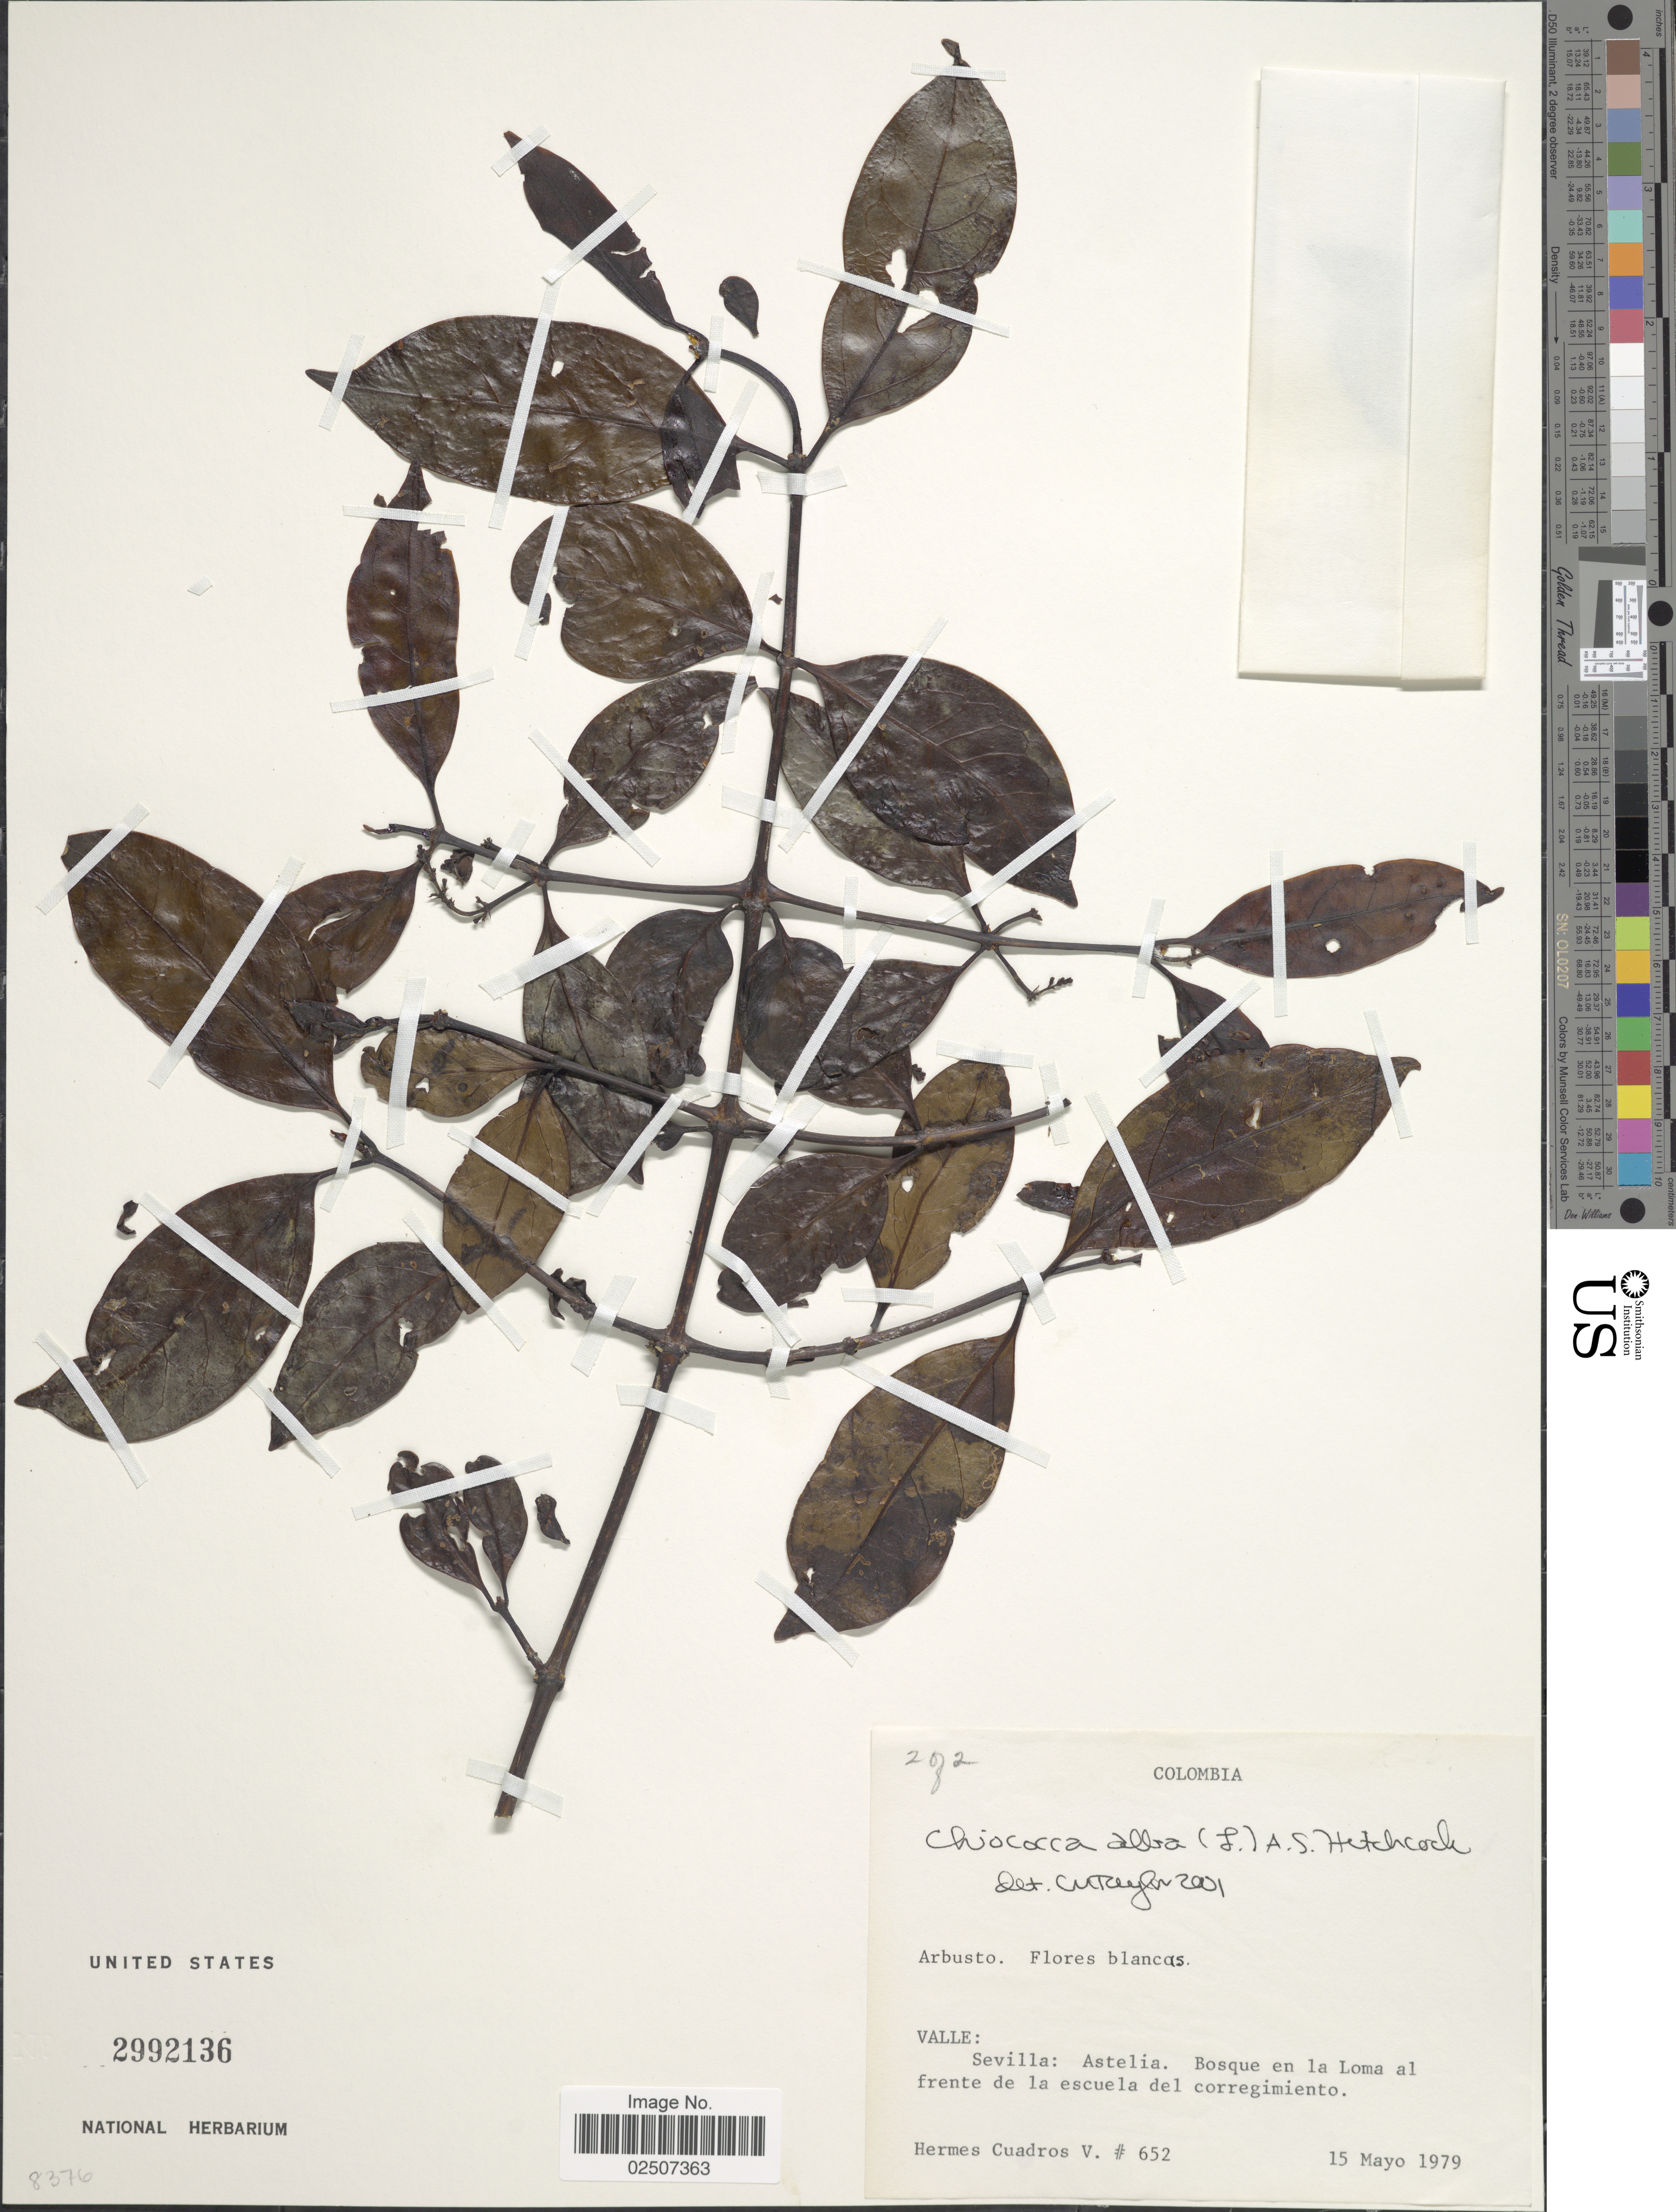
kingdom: Plantae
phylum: Tracheophyta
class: Magnoliopsida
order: Gentianales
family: Rubiaceae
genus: Chiococca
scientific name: Chiococca alba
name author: (L.) Hitchc.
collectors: H. Cuadros V.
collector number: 652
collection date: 1979-05-15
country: Colombia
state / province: Valle del Cauca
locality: Valle: Sevilla: Astelia. Bosque en la Loma al frente de la escuela del corrigimiento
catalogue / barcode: US 2992136